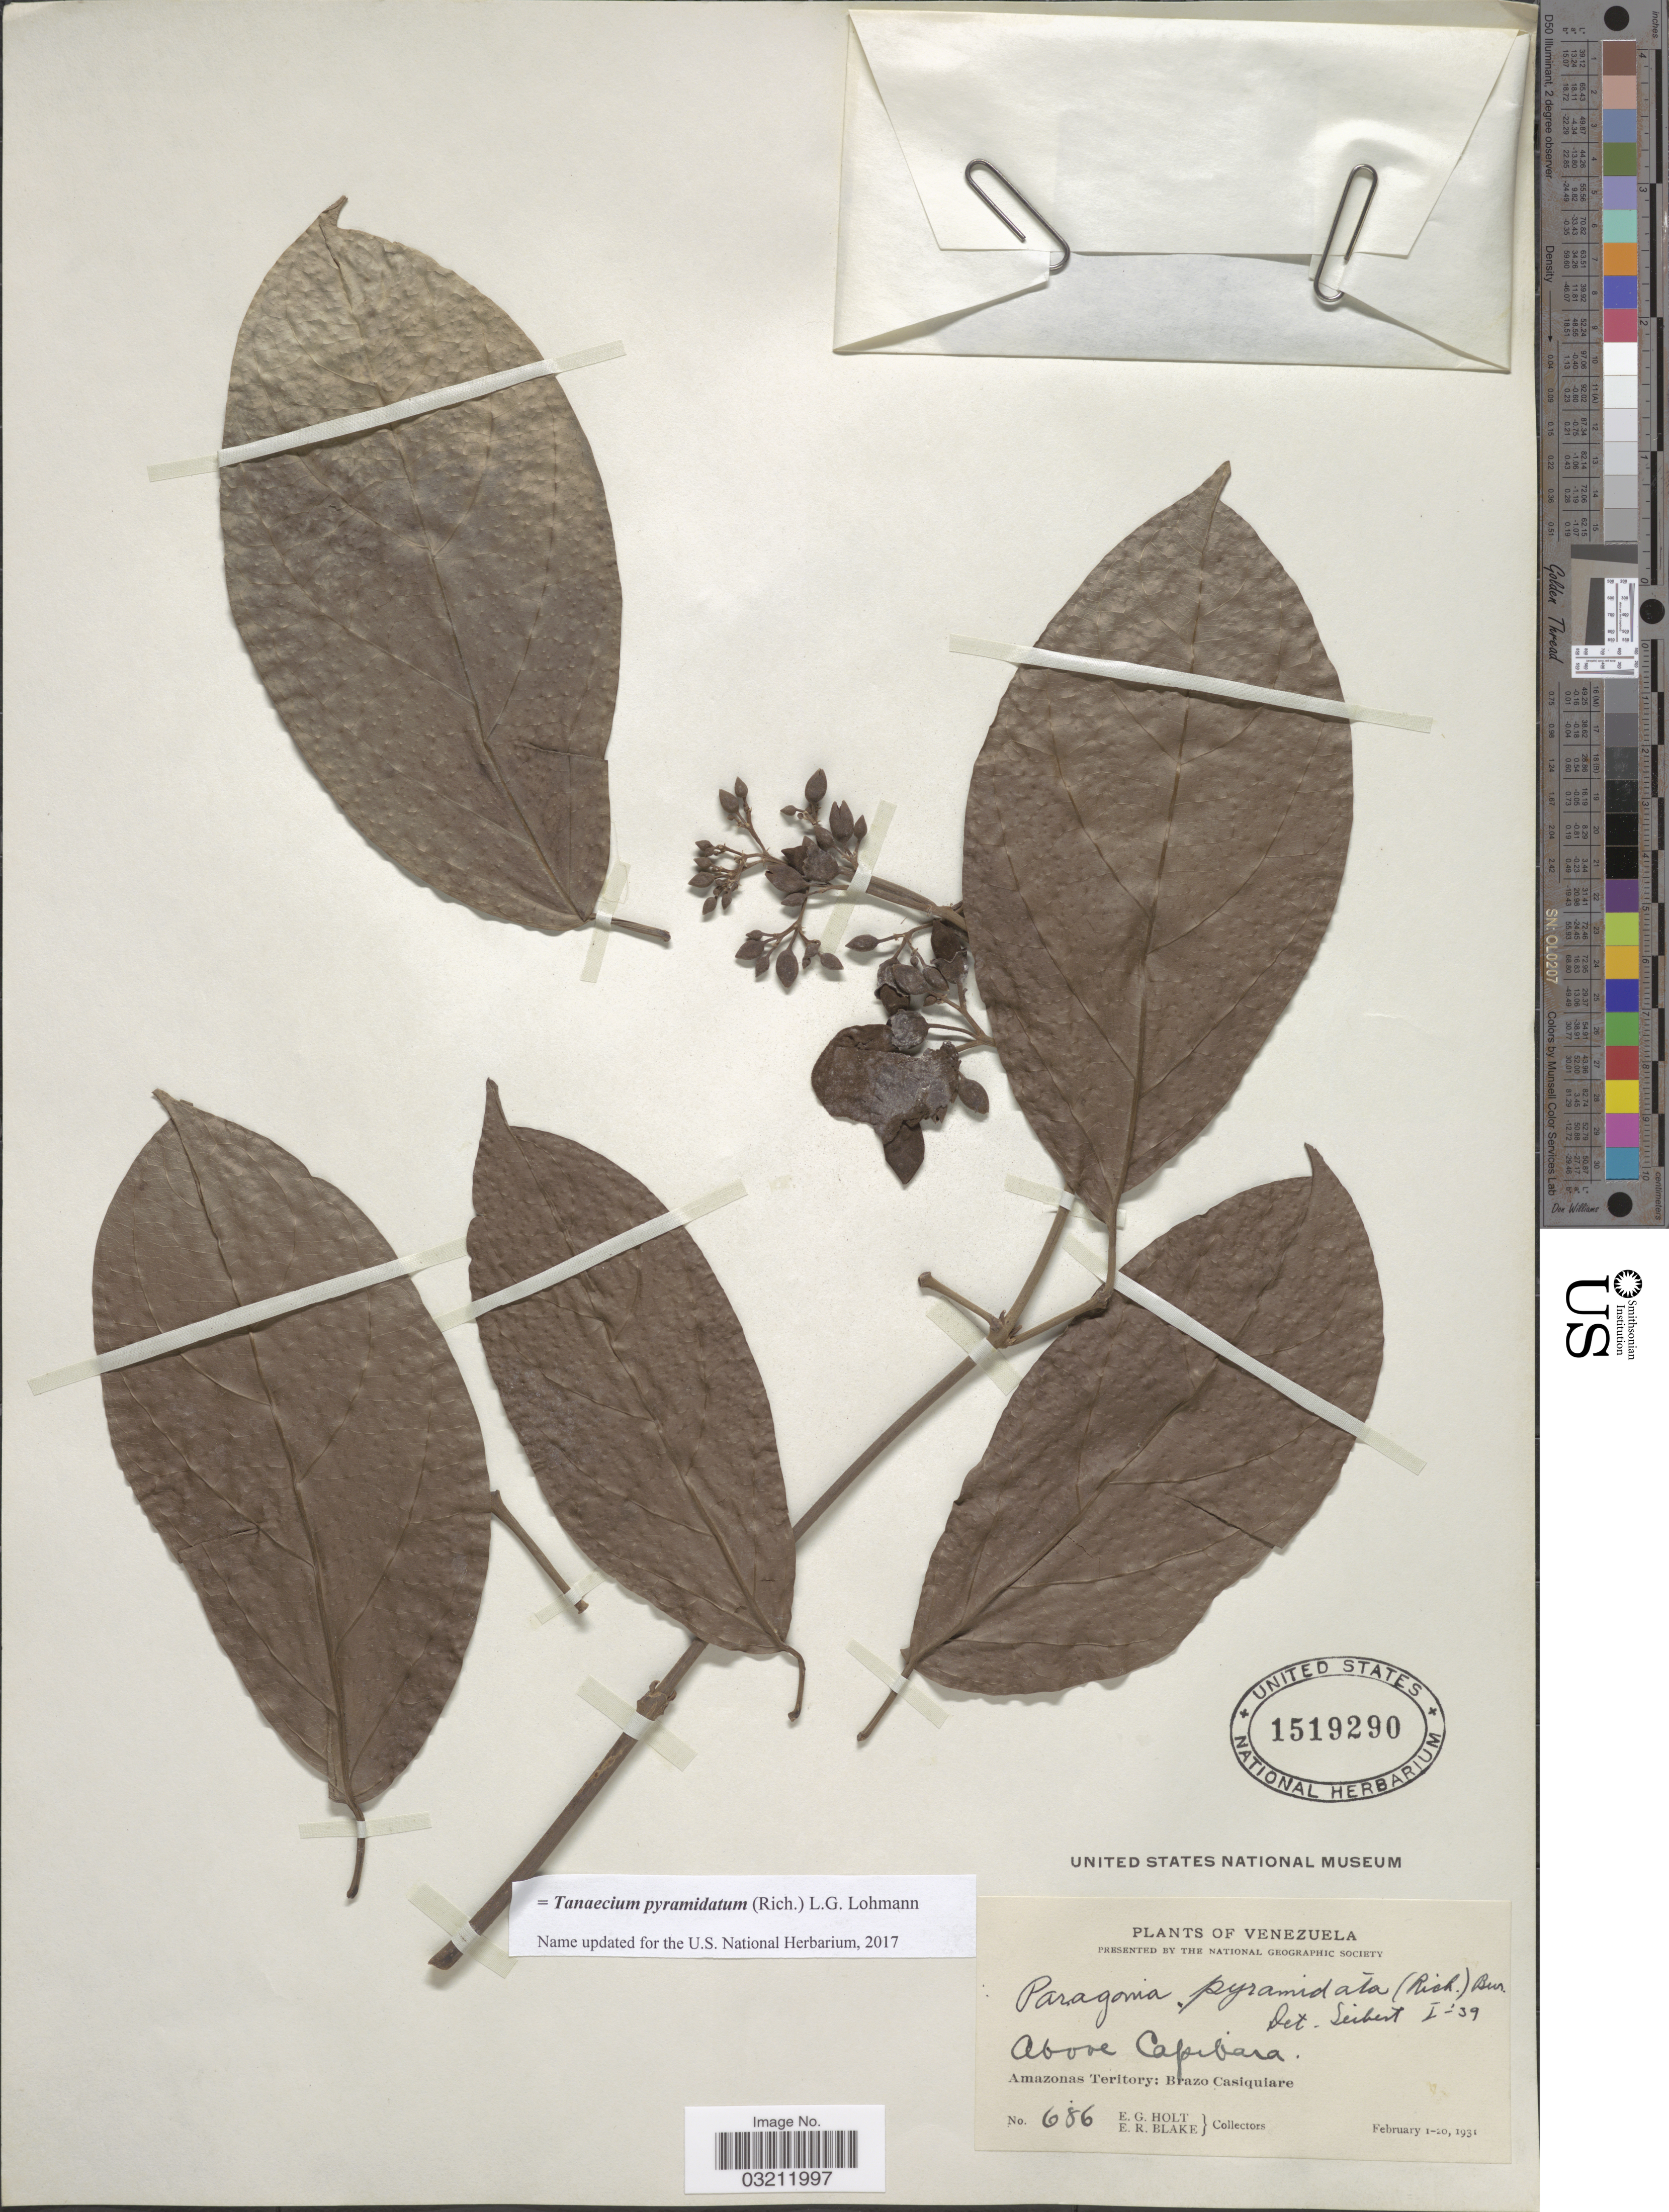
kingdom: Plantae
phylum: Tracheophyta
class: Magnoliopsida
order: Lamiales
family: Bignoniaceae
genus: Tanaecium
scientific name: Tanaecium pyramidatum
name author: (Rich.) L.G. Lohmann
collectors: E. G. Holt & E. R. Blake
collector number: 686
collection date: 1931-02-01/1931-02-20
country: Venezuela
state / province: Amazonas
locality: Above Capibara. Brazo Casiquiare.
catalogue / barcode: US 1519290